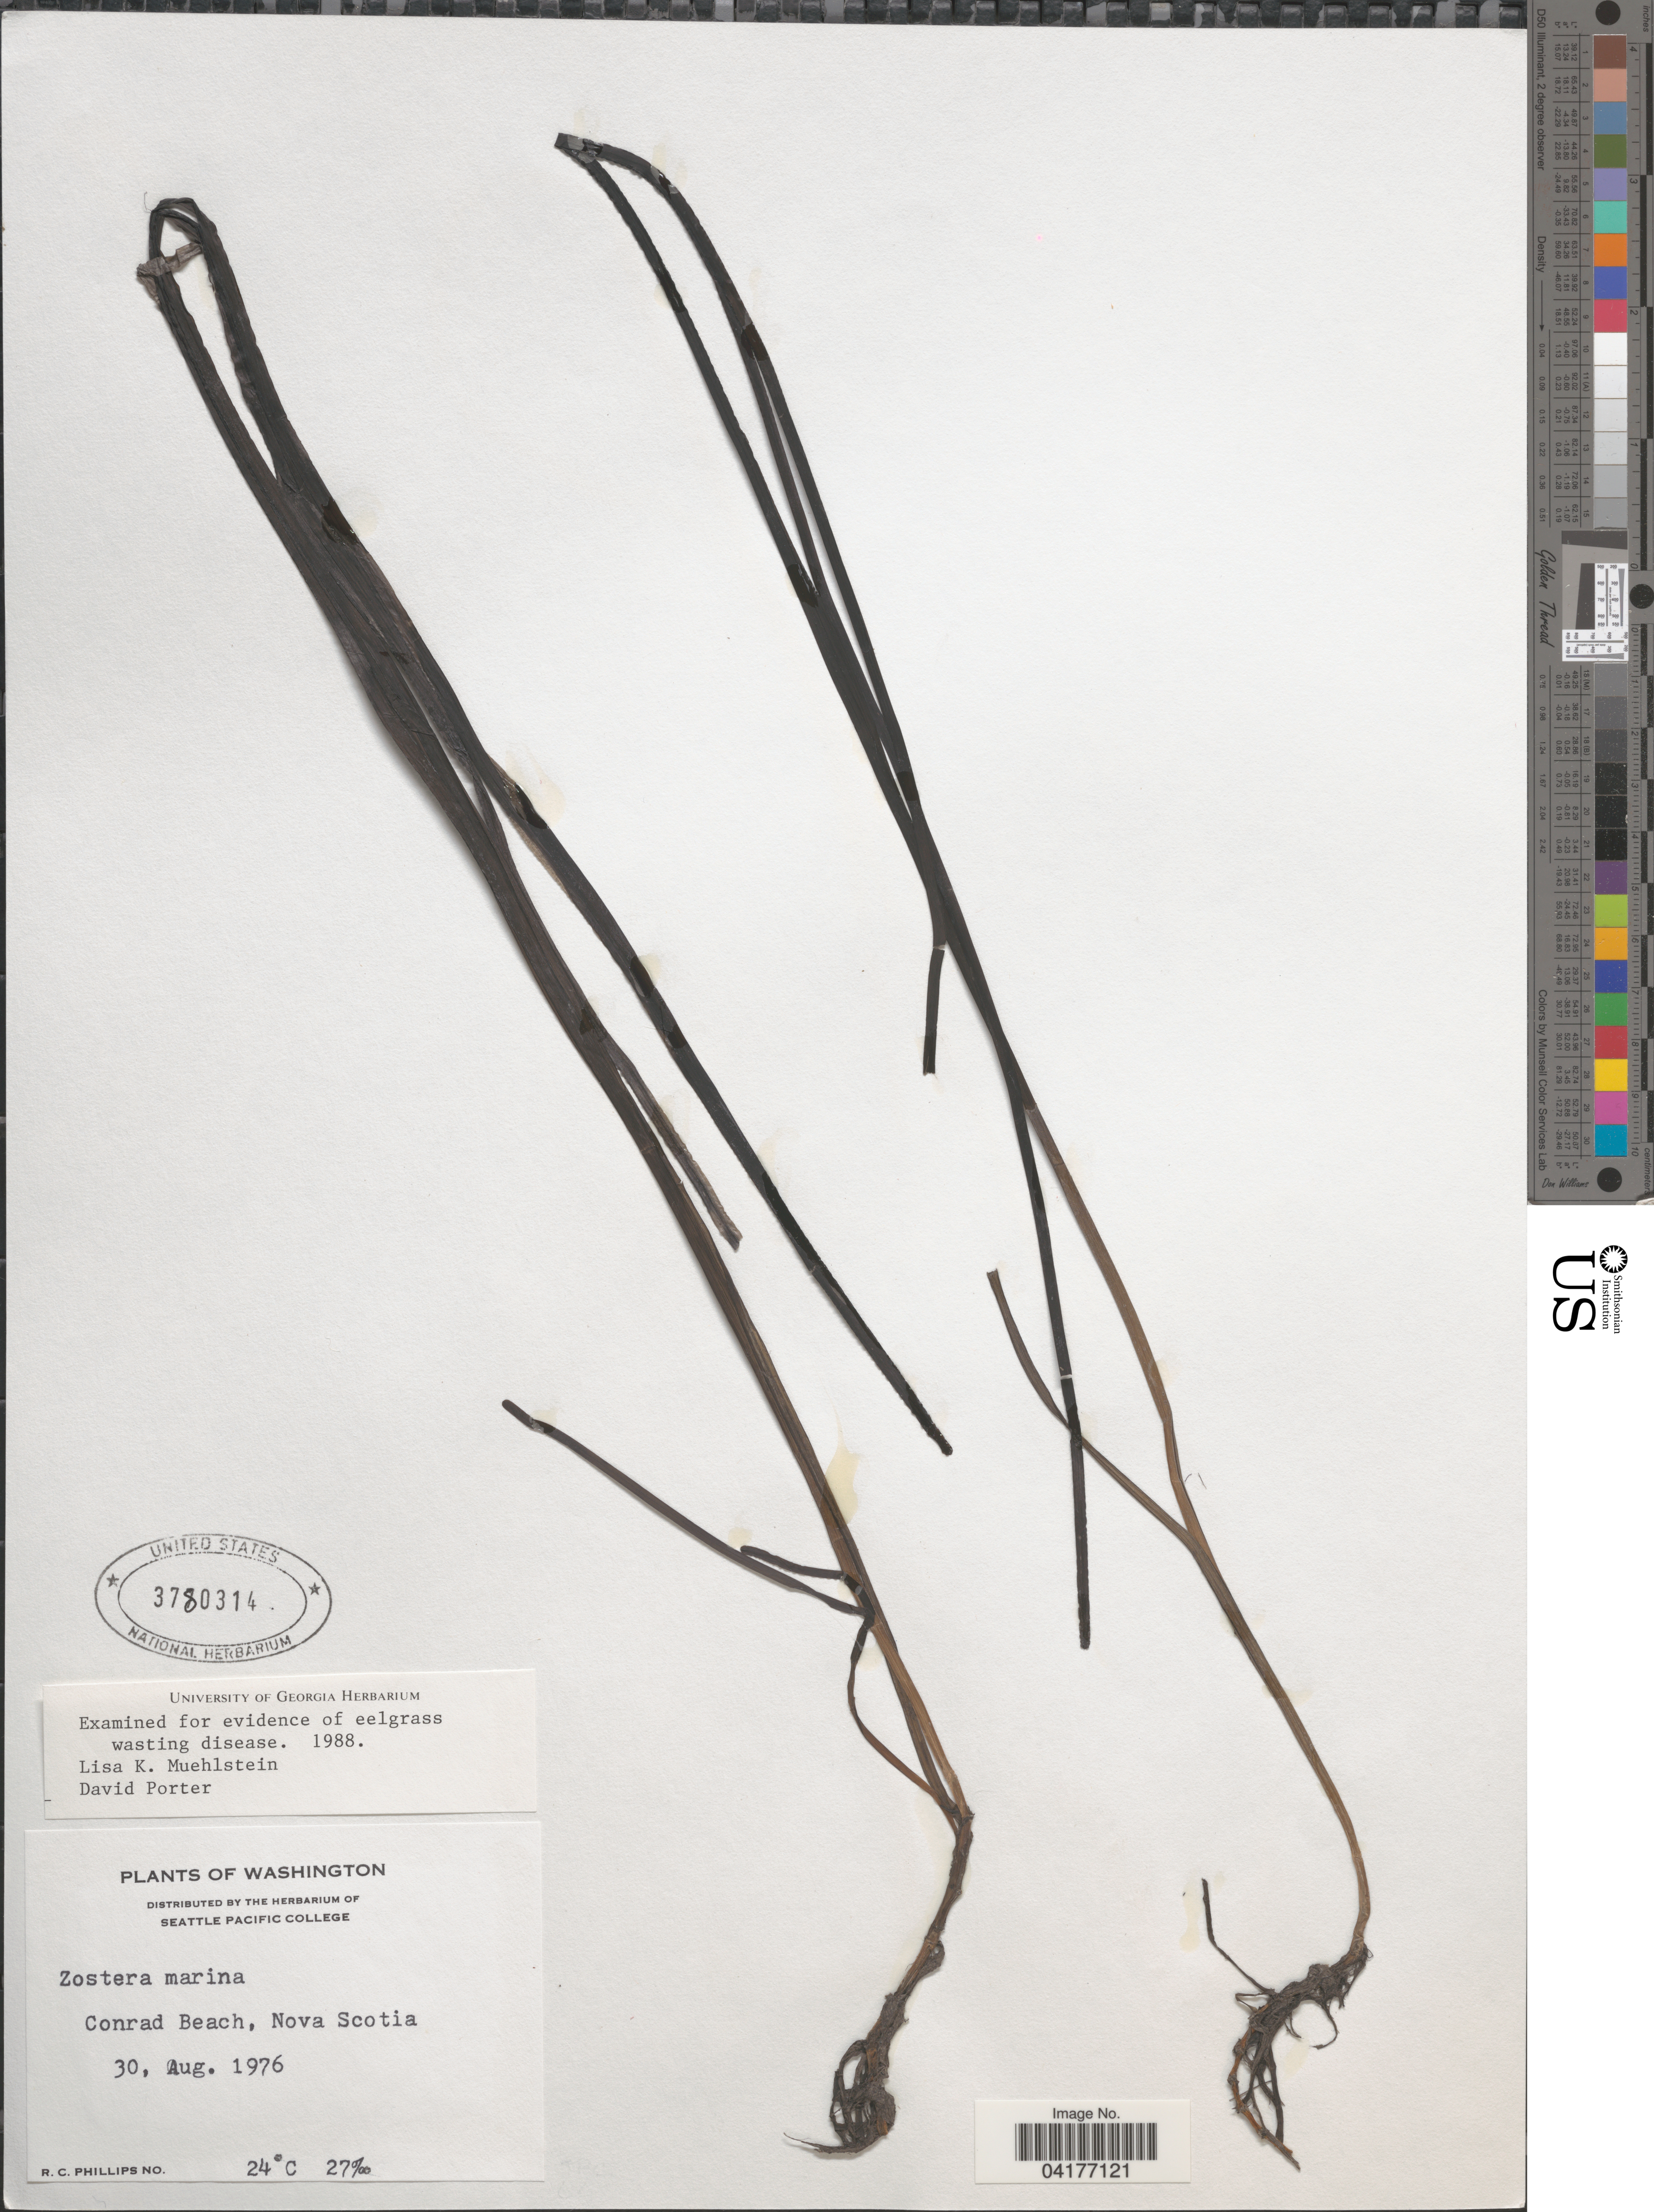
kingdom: Plantae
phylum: Tracheophyta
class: Liliopsida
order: Alismatales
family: Zosteraceae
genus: Zostera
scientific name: Zostera marina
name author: L.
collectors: R. C. Phillips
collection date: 1976-08-30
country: Canada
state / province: Nova Scotia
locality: Conrad Beach.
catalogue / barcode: US 3780314